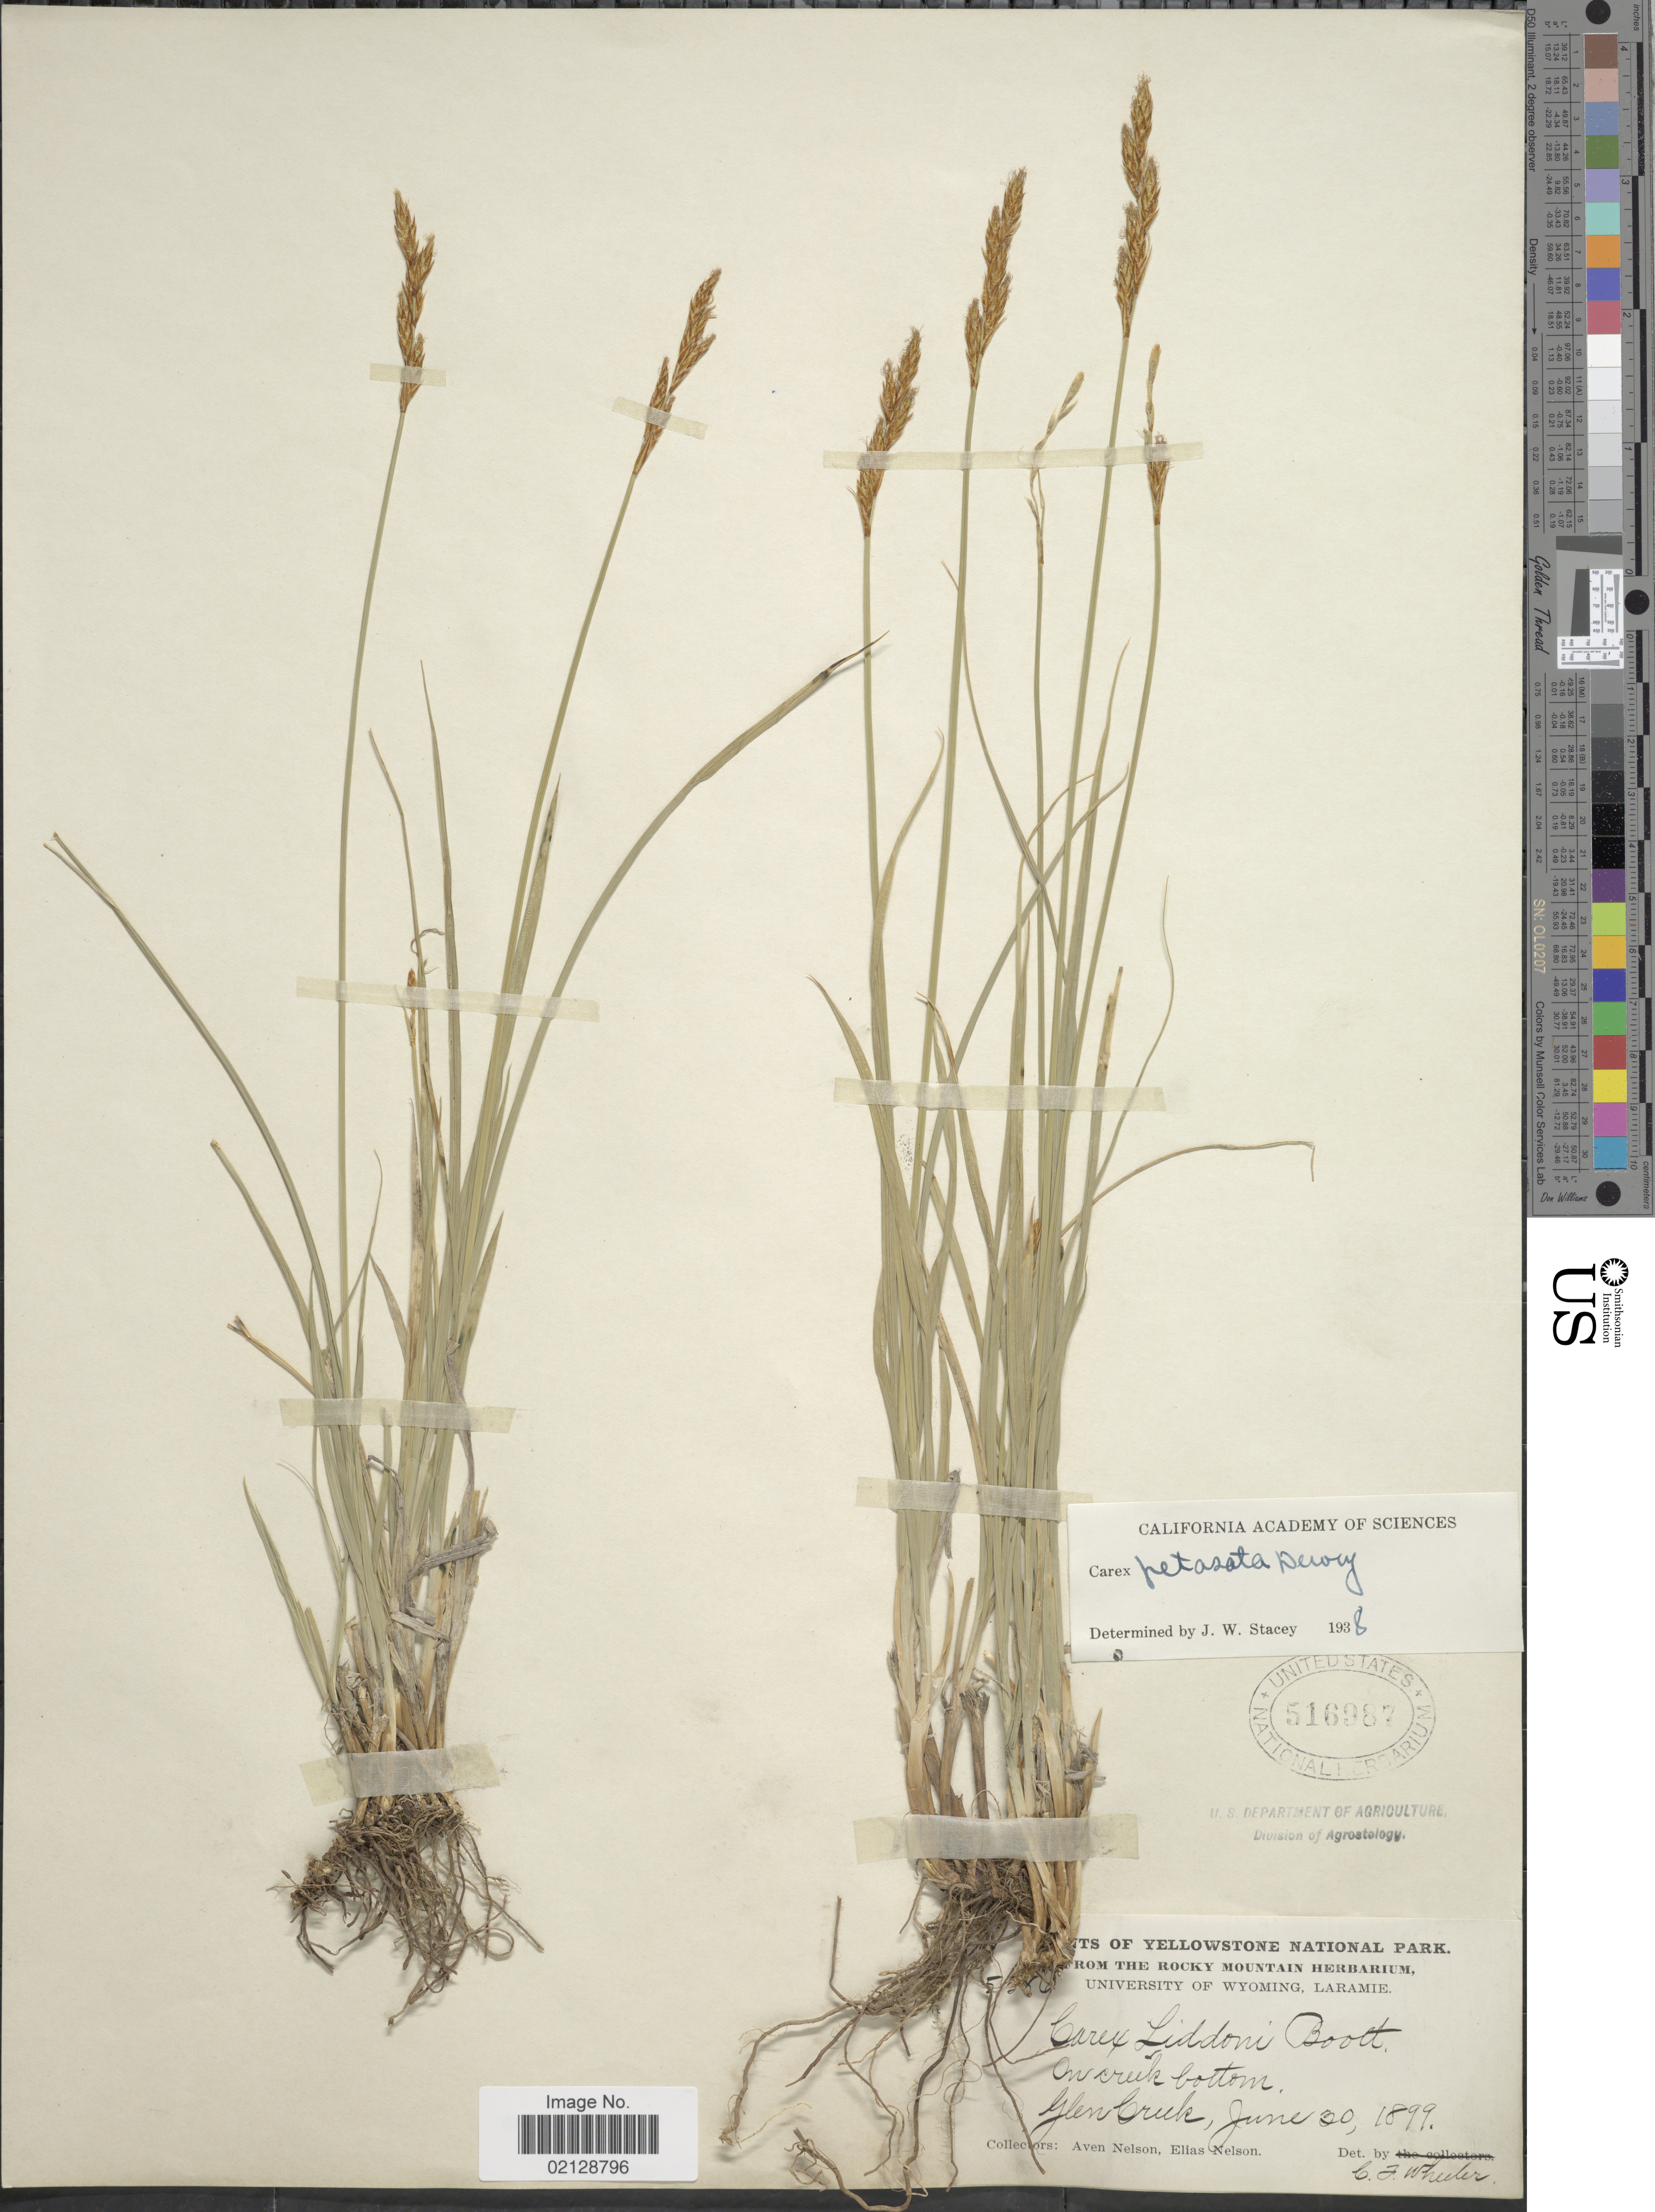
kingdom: Plantae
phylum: Tracheophyta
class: Liliopsida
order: Poales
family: Cyperaceae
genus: Carex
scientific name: Carex petasata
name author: Dewey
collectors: A. Nelson & E. Nelson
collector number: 5386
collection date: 1899-06-30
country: United States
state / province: Wyoming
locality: Yellowstone National Park, On creek bottom, Glen Creek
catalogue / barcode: US 516987